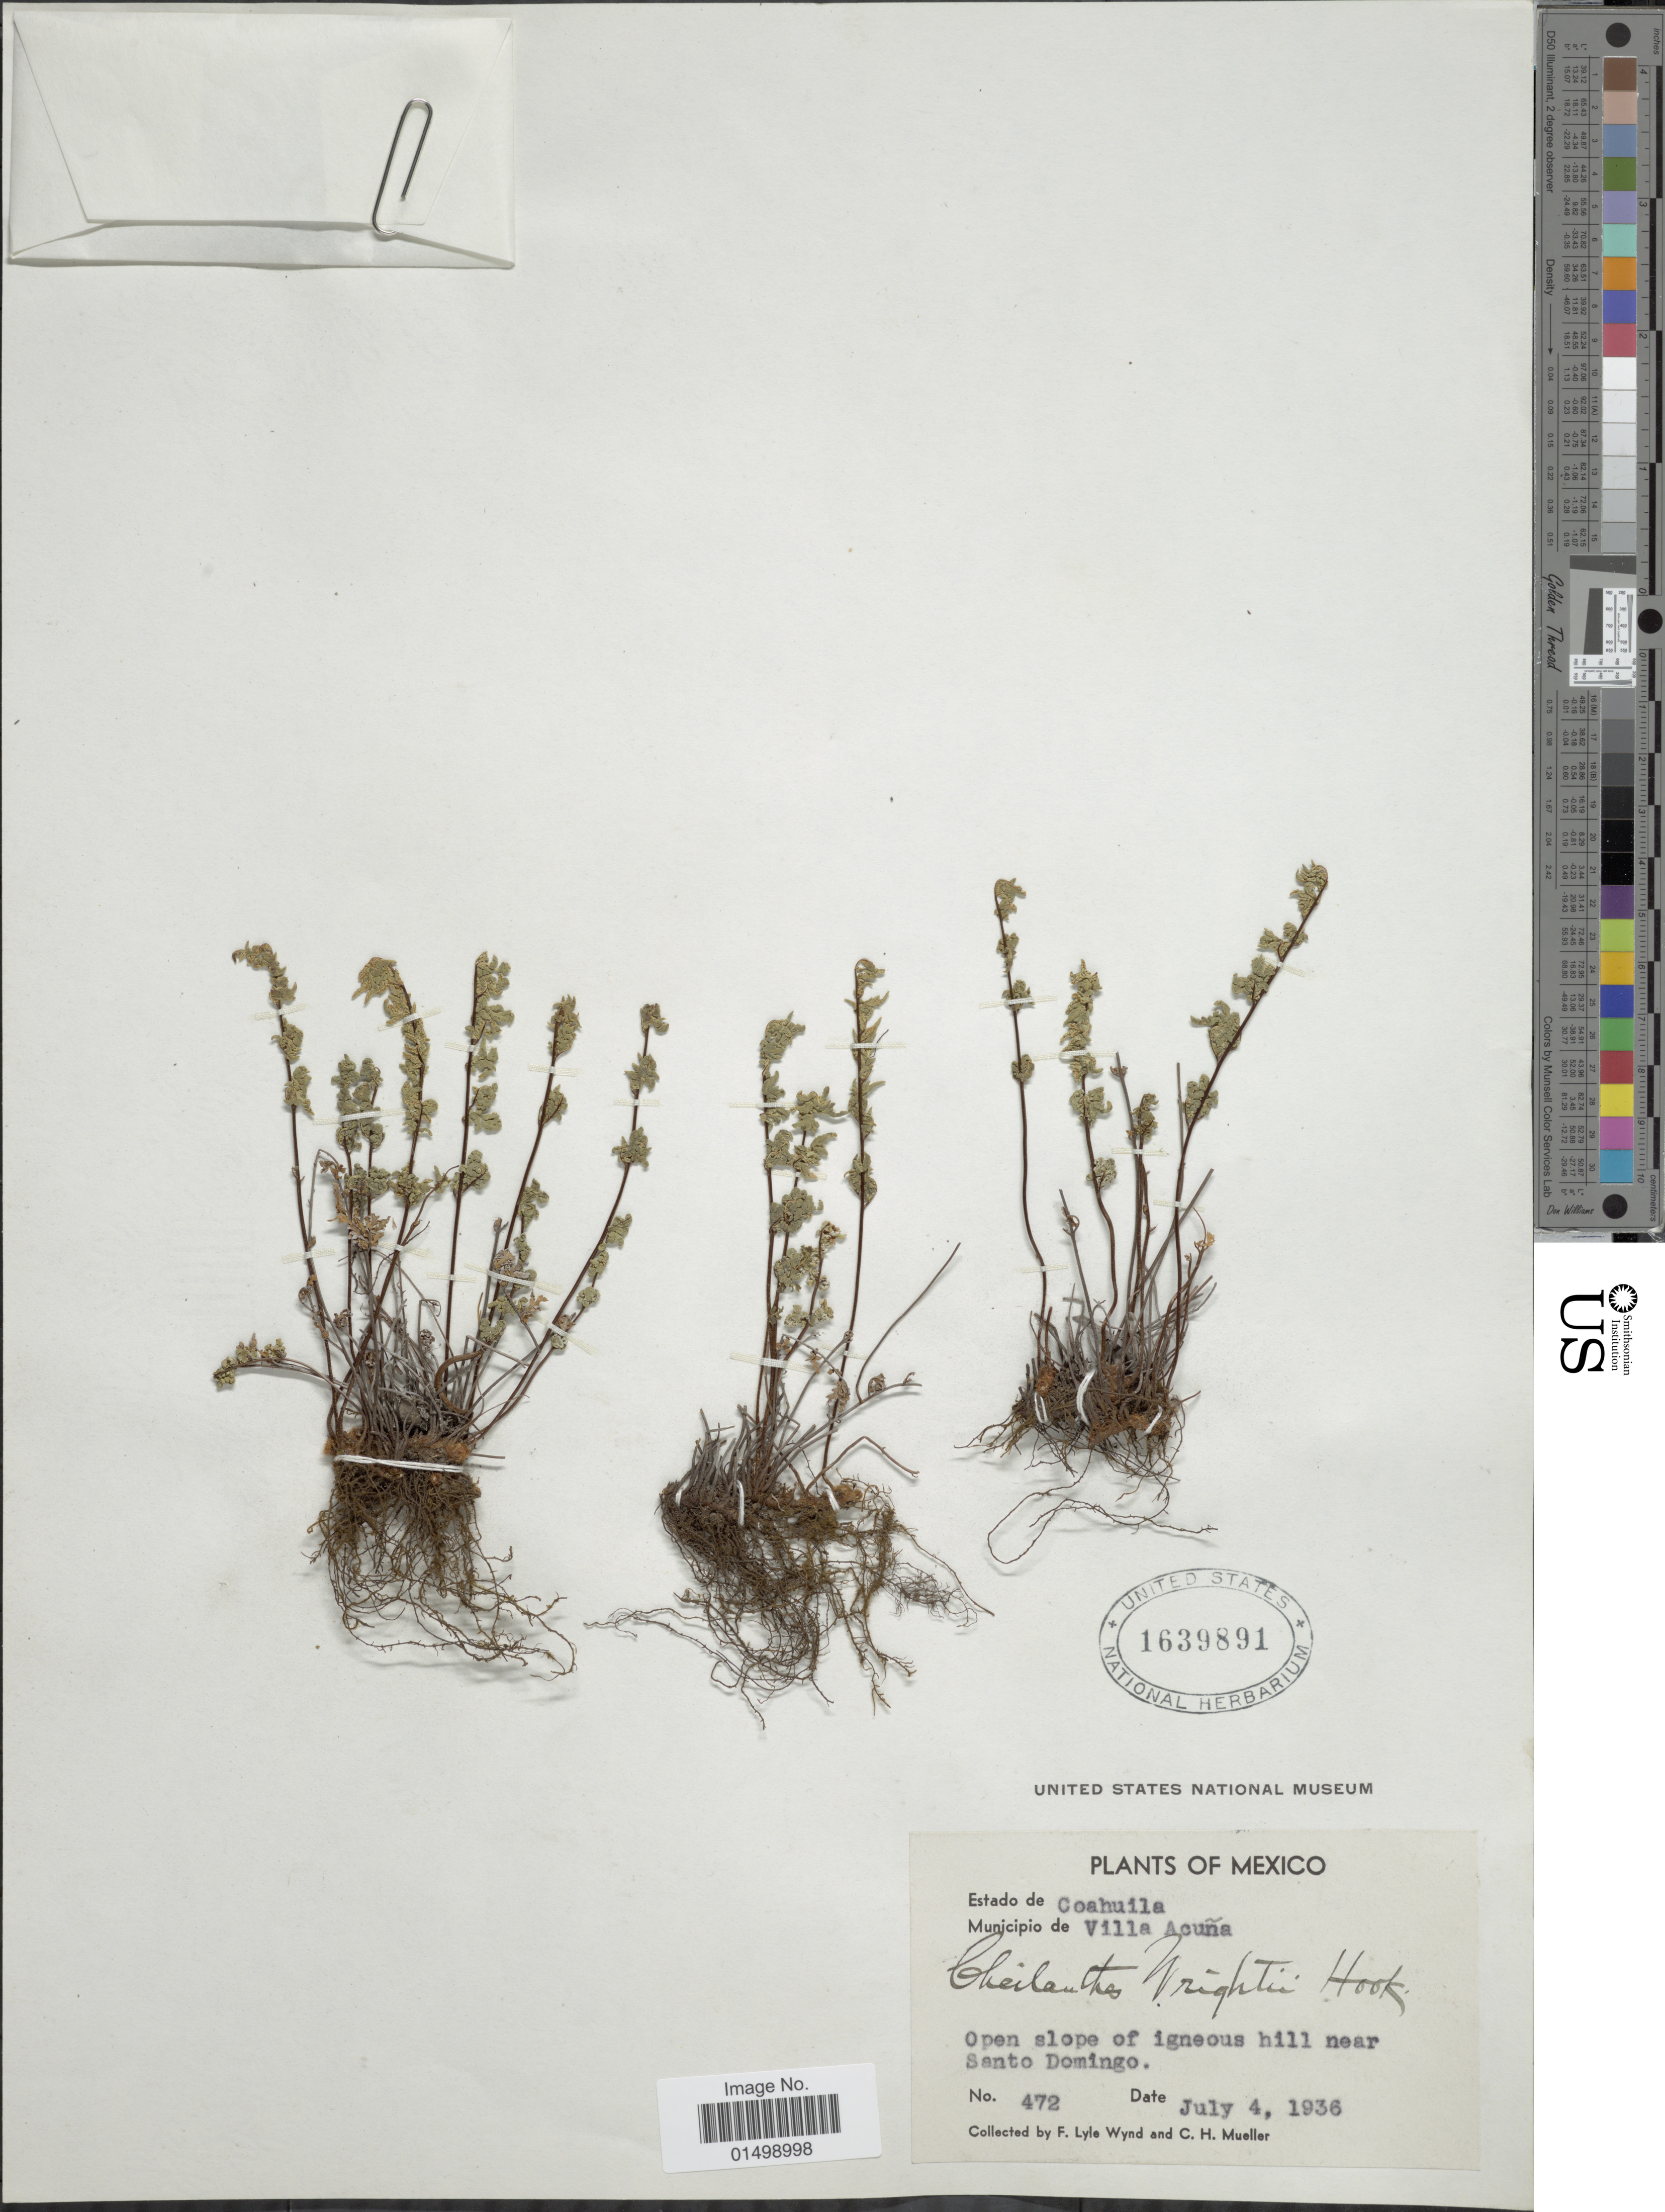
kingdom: Plantae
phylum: Tracheophyta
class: Polypodiopsida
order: Polypodiales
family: Pteridaceae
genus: Cheilanthes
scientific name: Cheilanthes wrightii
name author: Hook.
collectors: F. L. Wynd & C. H. Mueller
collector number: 472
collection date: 1936-07-04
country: Mexico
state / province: Coahuila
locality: Mexico. Estado de Coahuila. Municipio de Villa Acuna. Open slope of igneous hill near Santo Domingo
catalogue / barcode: US 1639891